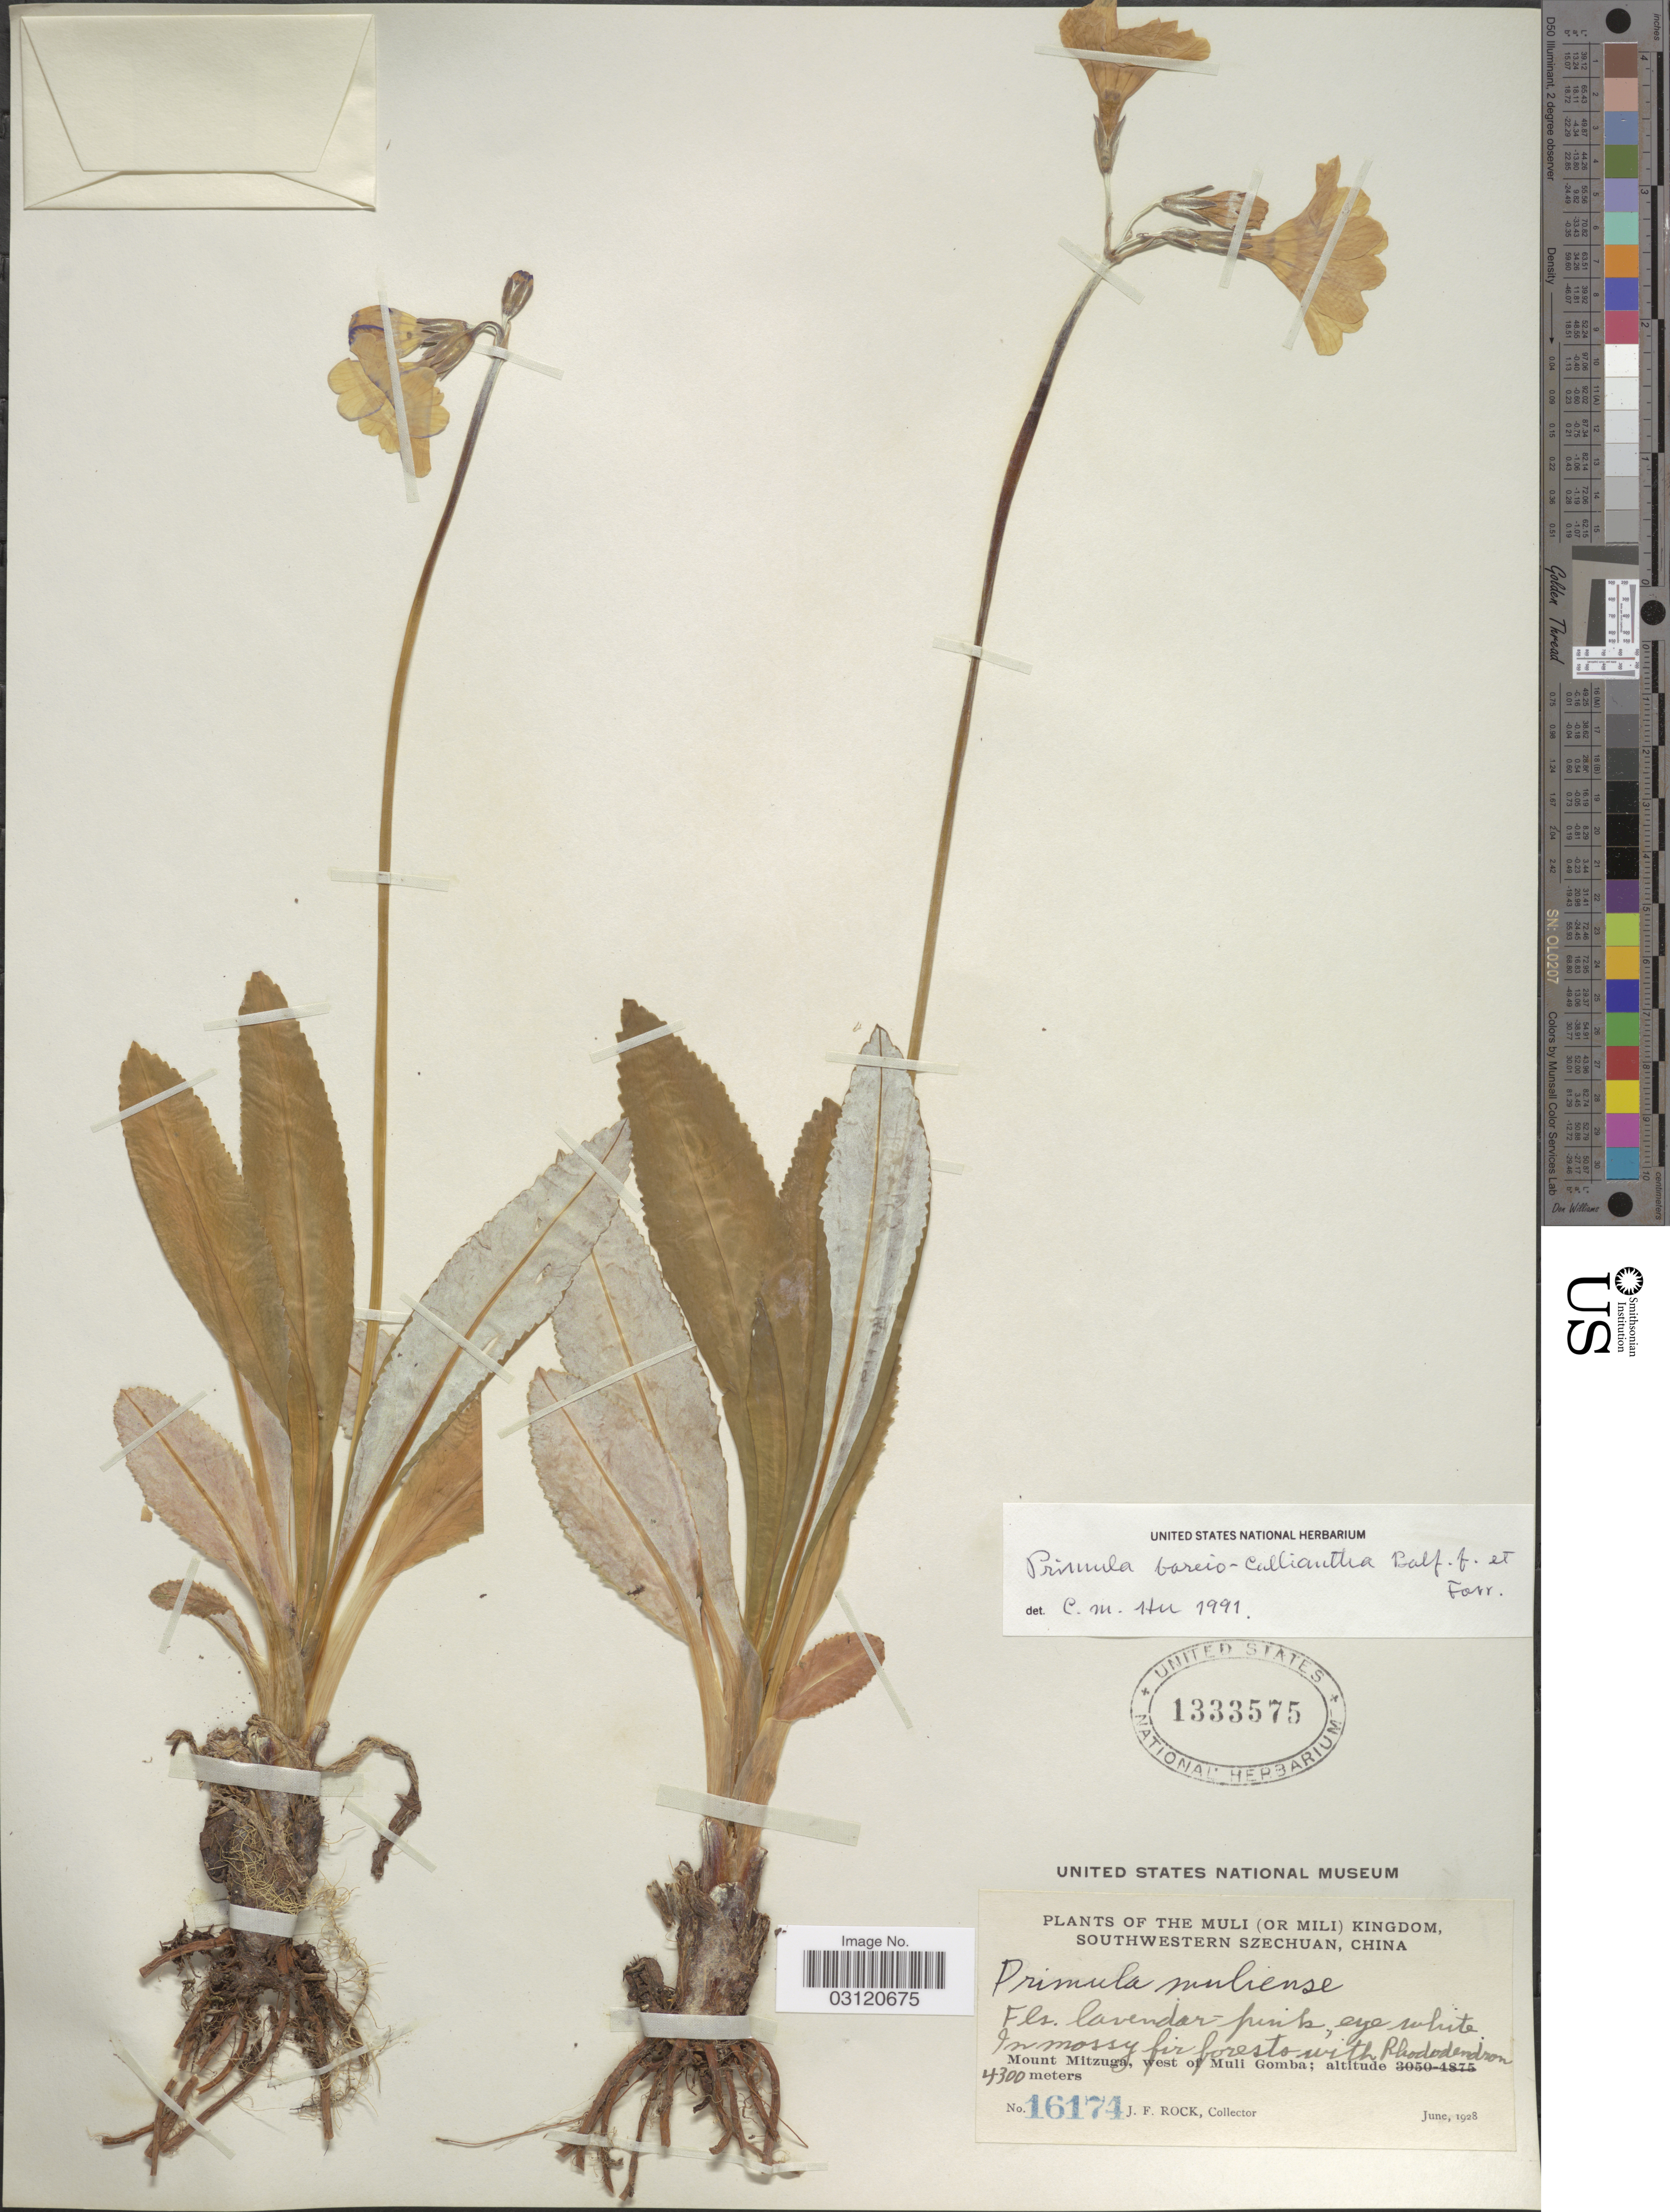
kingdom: Plantae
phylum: Tracheophyta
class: Magnoliopsida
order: Ericales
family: Primulaceae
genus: Primula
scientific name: Primula boreiocalliantha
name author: Balf. f. & Forrest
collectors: J. Rock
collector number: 16174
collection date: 1928-06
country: China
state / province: Sichuan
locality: The Muli (or Mili) Kingdom southwestern Szechuan, Mount Mitzuga, west of Muli Gomba.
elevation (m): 4300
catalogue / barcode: US 1333575